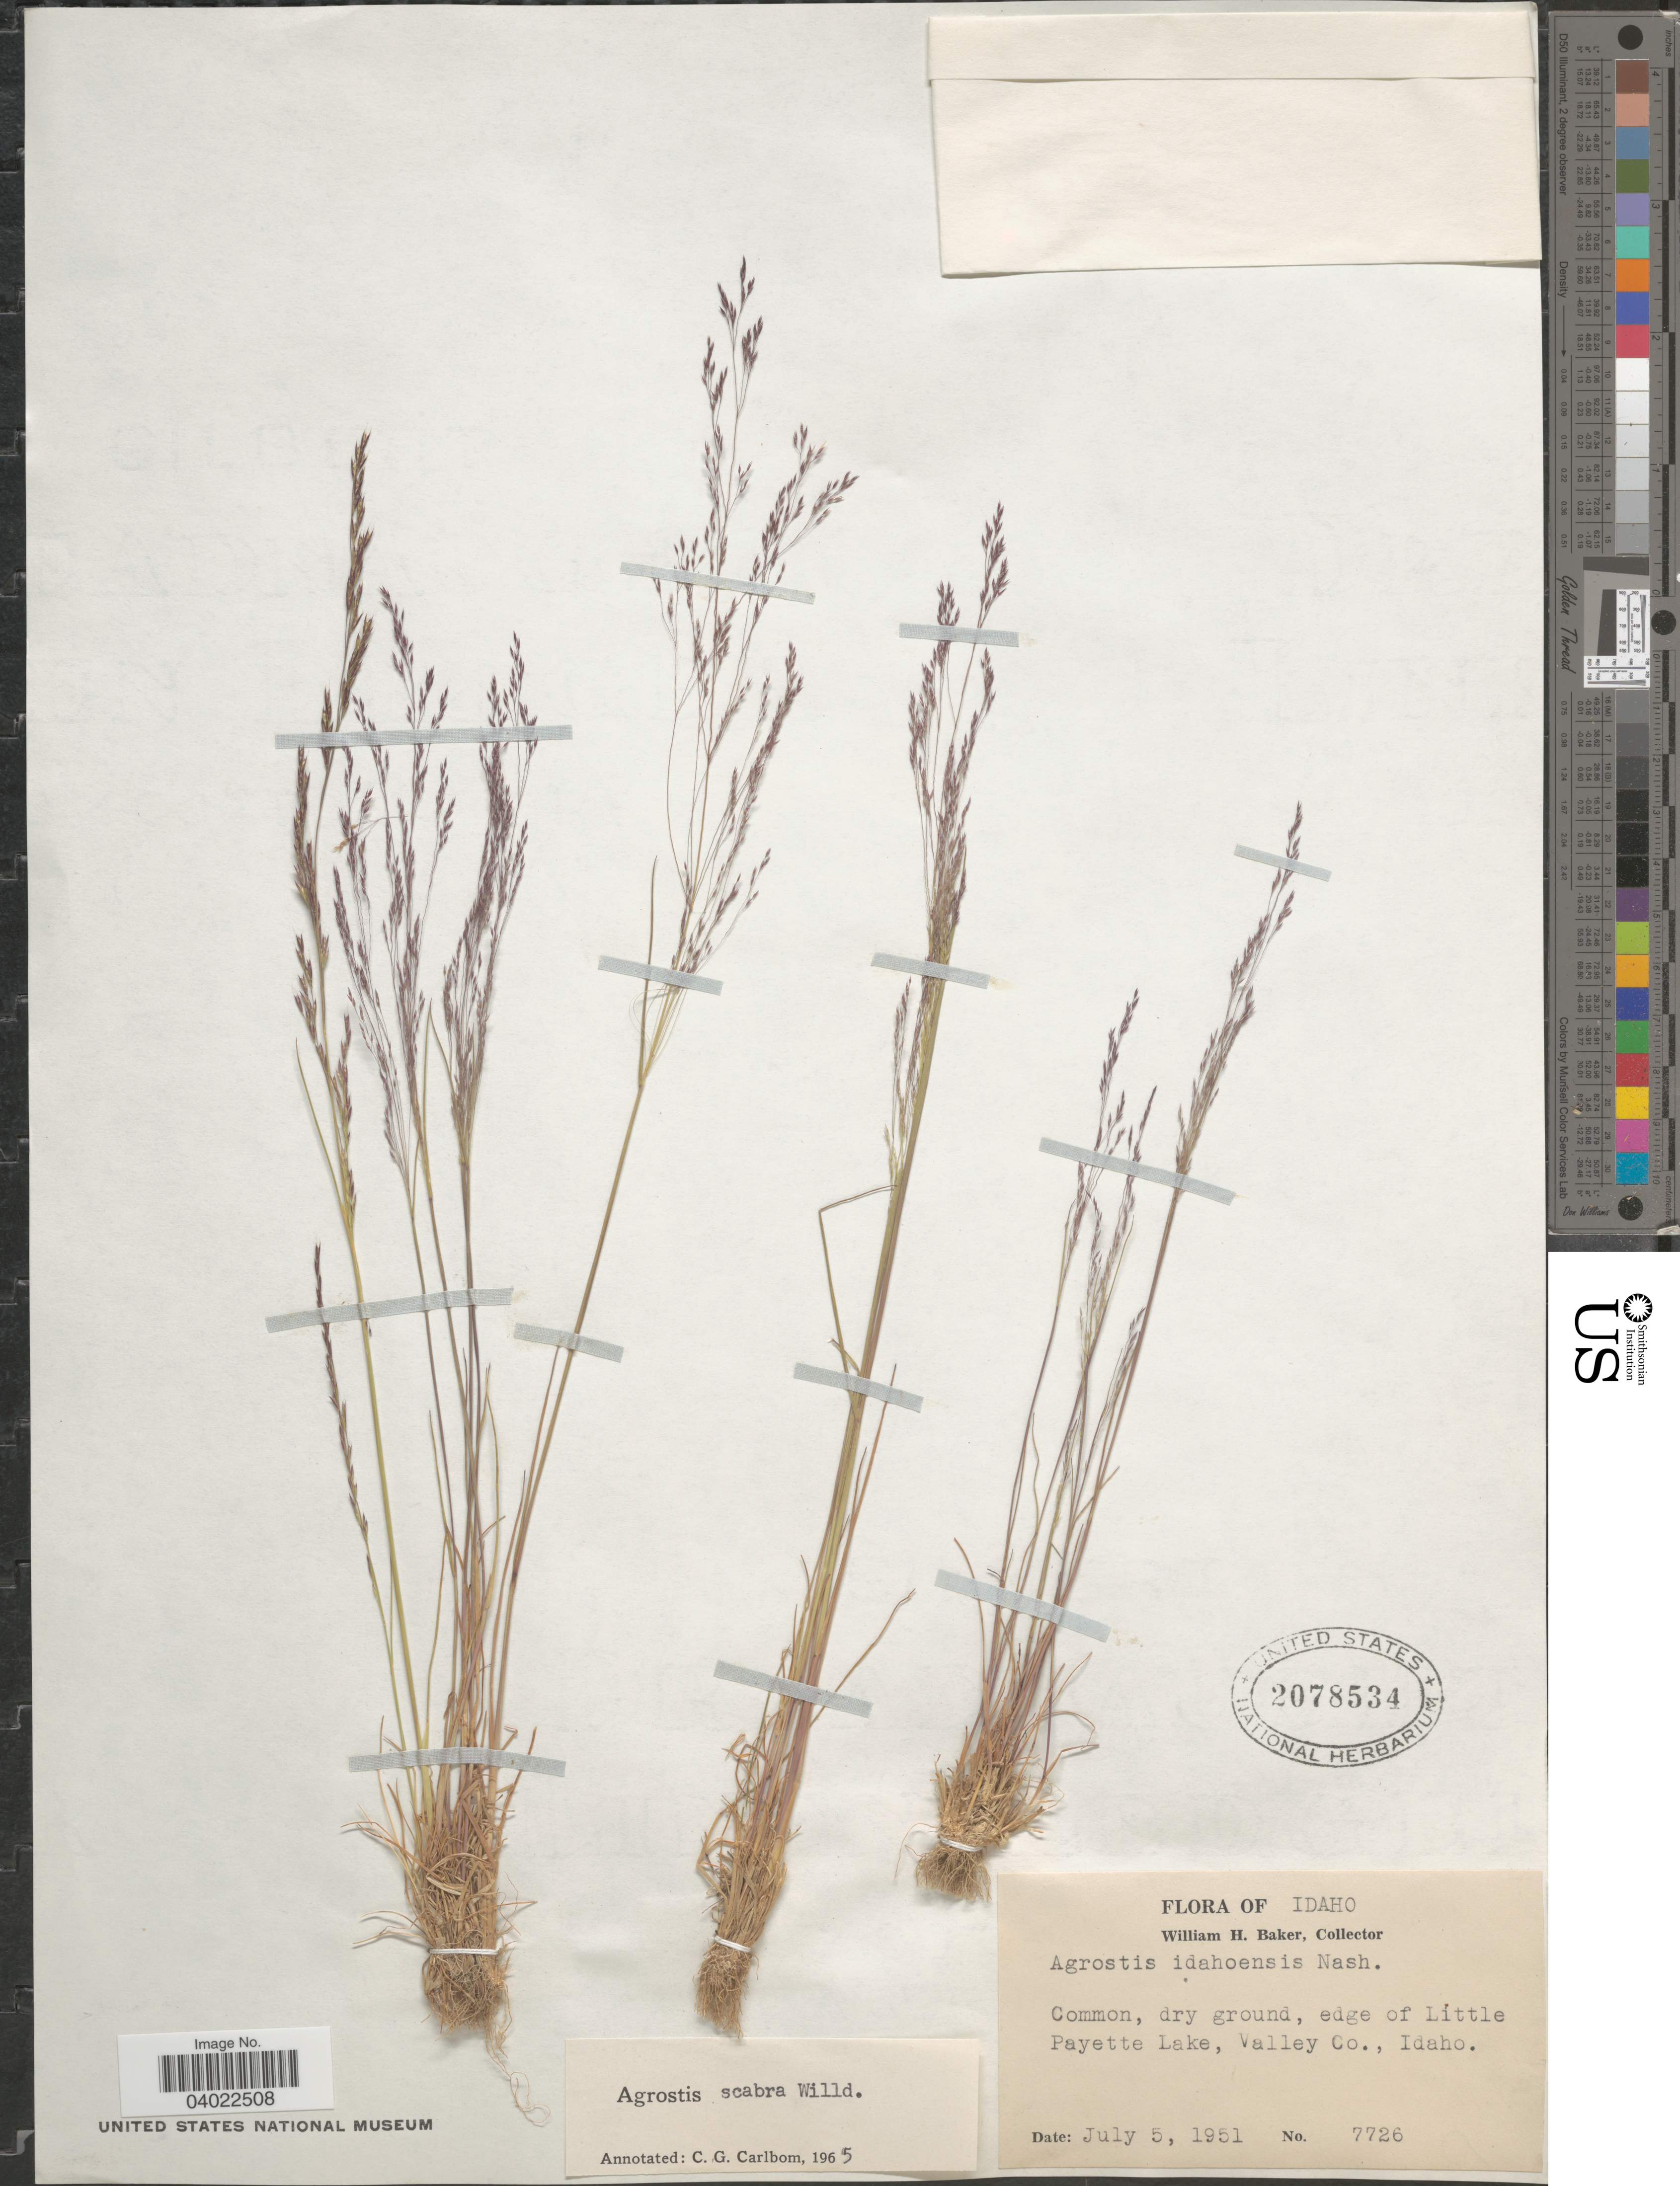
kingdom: Plantae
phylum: Tracheophyta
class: Liliopsida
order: Poales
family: Poaceae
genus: Agrostis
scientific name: Agrostis scabra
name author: Willd.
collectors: W. H. Baker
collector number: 7726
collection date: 1951-07-05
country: United States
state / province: Idaho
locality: Edge of Little Payette Lake, Valley Co.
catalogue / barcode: US 2078534